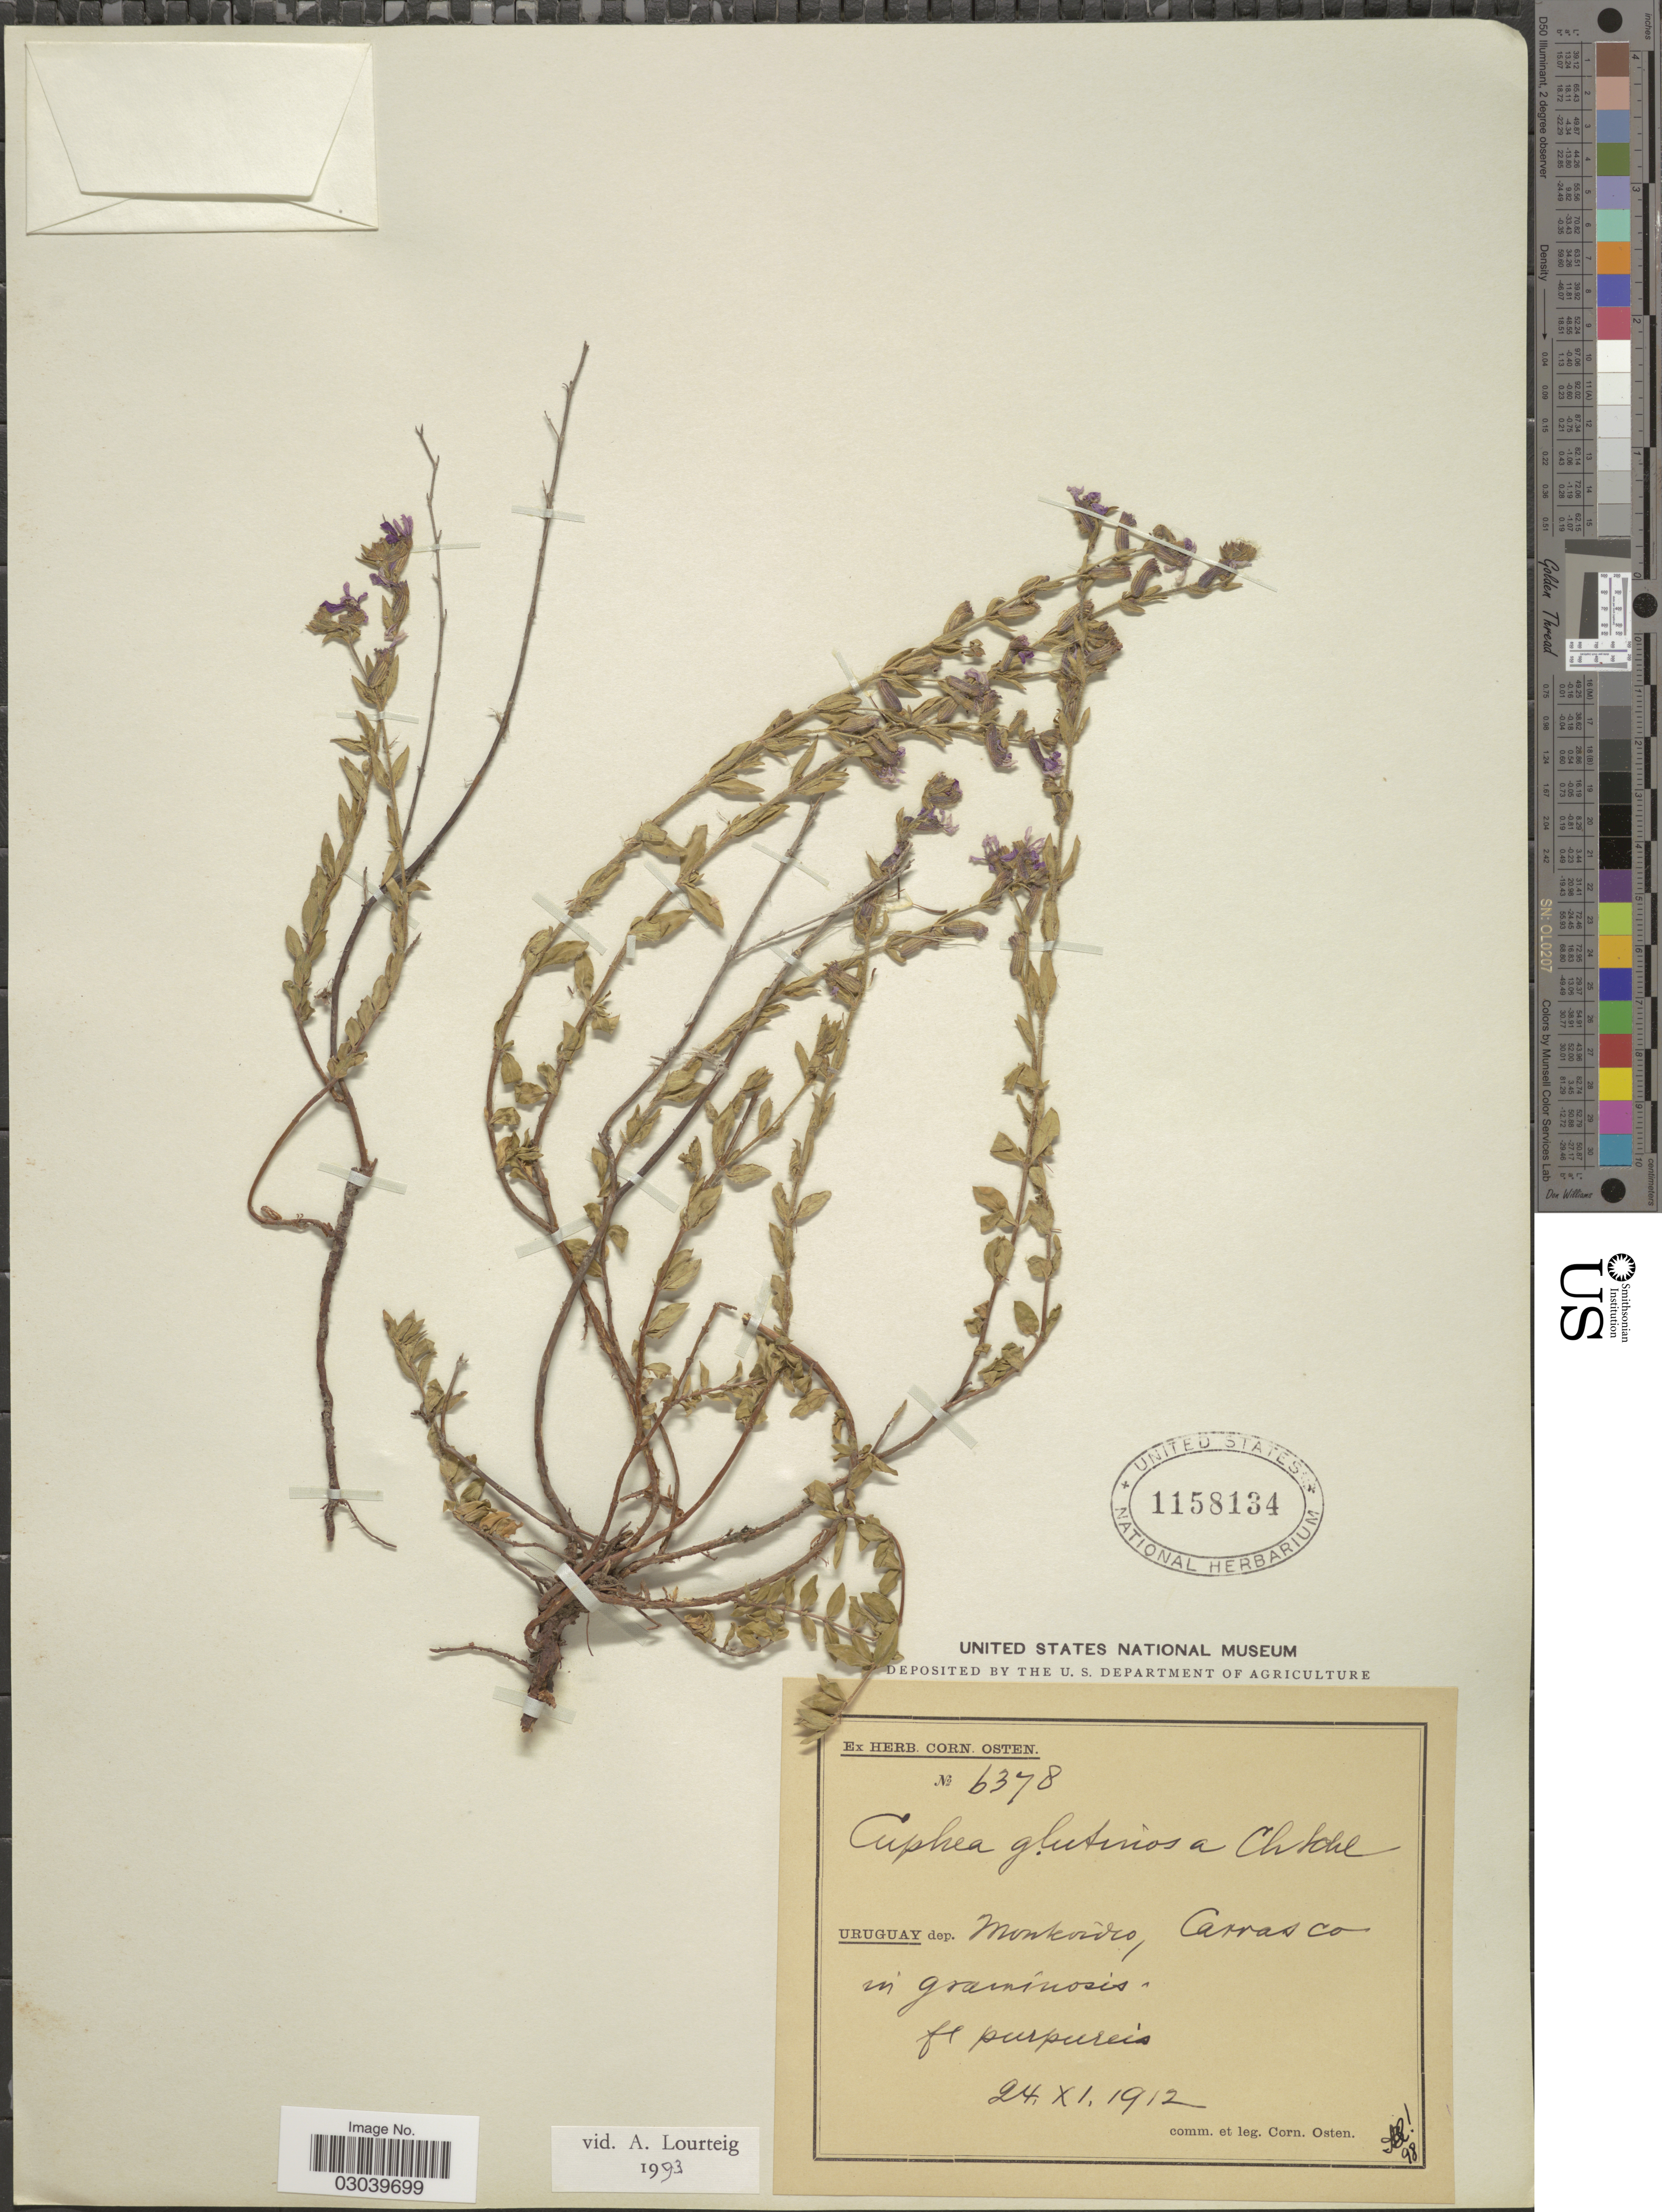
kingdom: Plantae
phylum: Tracheophyta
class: Magnoliopsida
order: Myrtales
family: Lythraceae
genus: Cuphea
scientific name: Cuphea glutinosa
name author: Cham. & Schltdl.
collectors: C. Osten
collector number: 6378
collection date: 1912-11-24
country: Uruguay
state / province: Montevideo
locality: Dep. Montevideo, Carras Co in graminosis.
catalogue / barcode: US 1158134